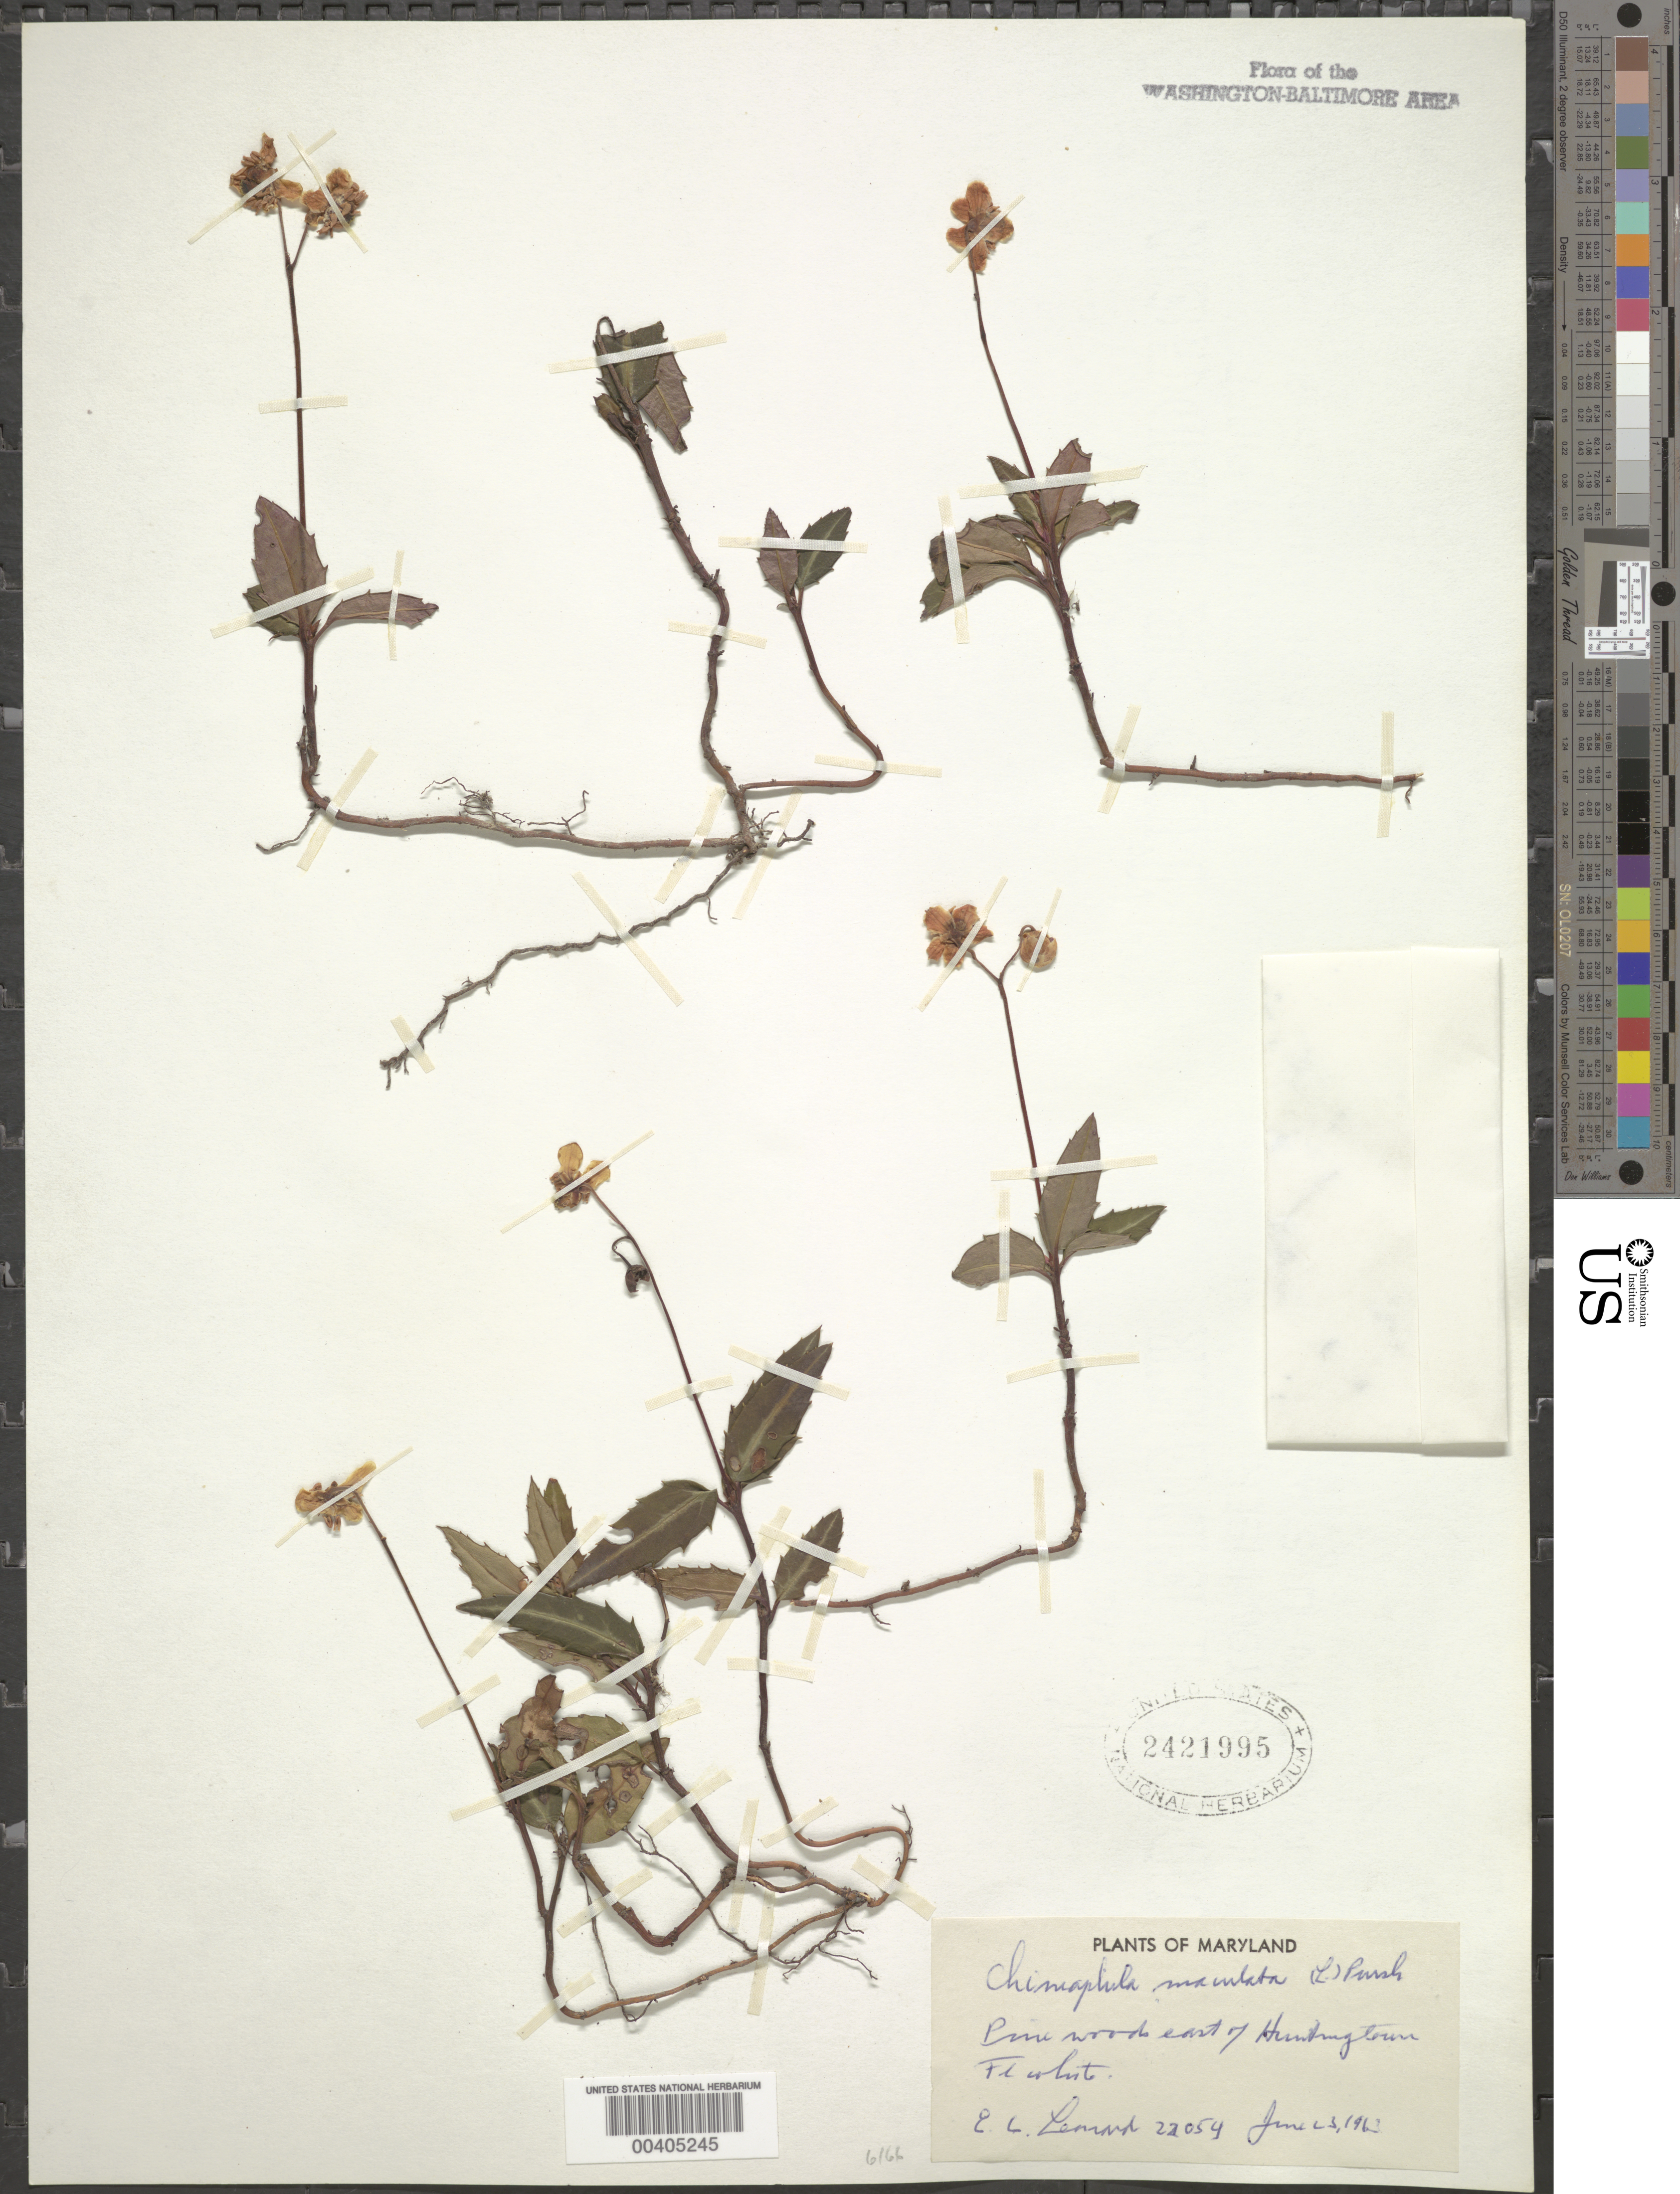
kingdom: Plantae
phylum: Tracheophyta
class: Magnoliopsida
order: Ericales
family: Ericaceae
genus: Chimaphila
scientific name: Chimaphila maculata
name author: (L.) Pursh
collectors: E. C. Leonard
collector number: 22054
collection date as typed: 23 Jun 1963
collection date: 1963-06-23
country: United States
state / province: Maryland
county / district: Calvert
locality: East of Huntingtown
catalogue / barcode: US 2421995